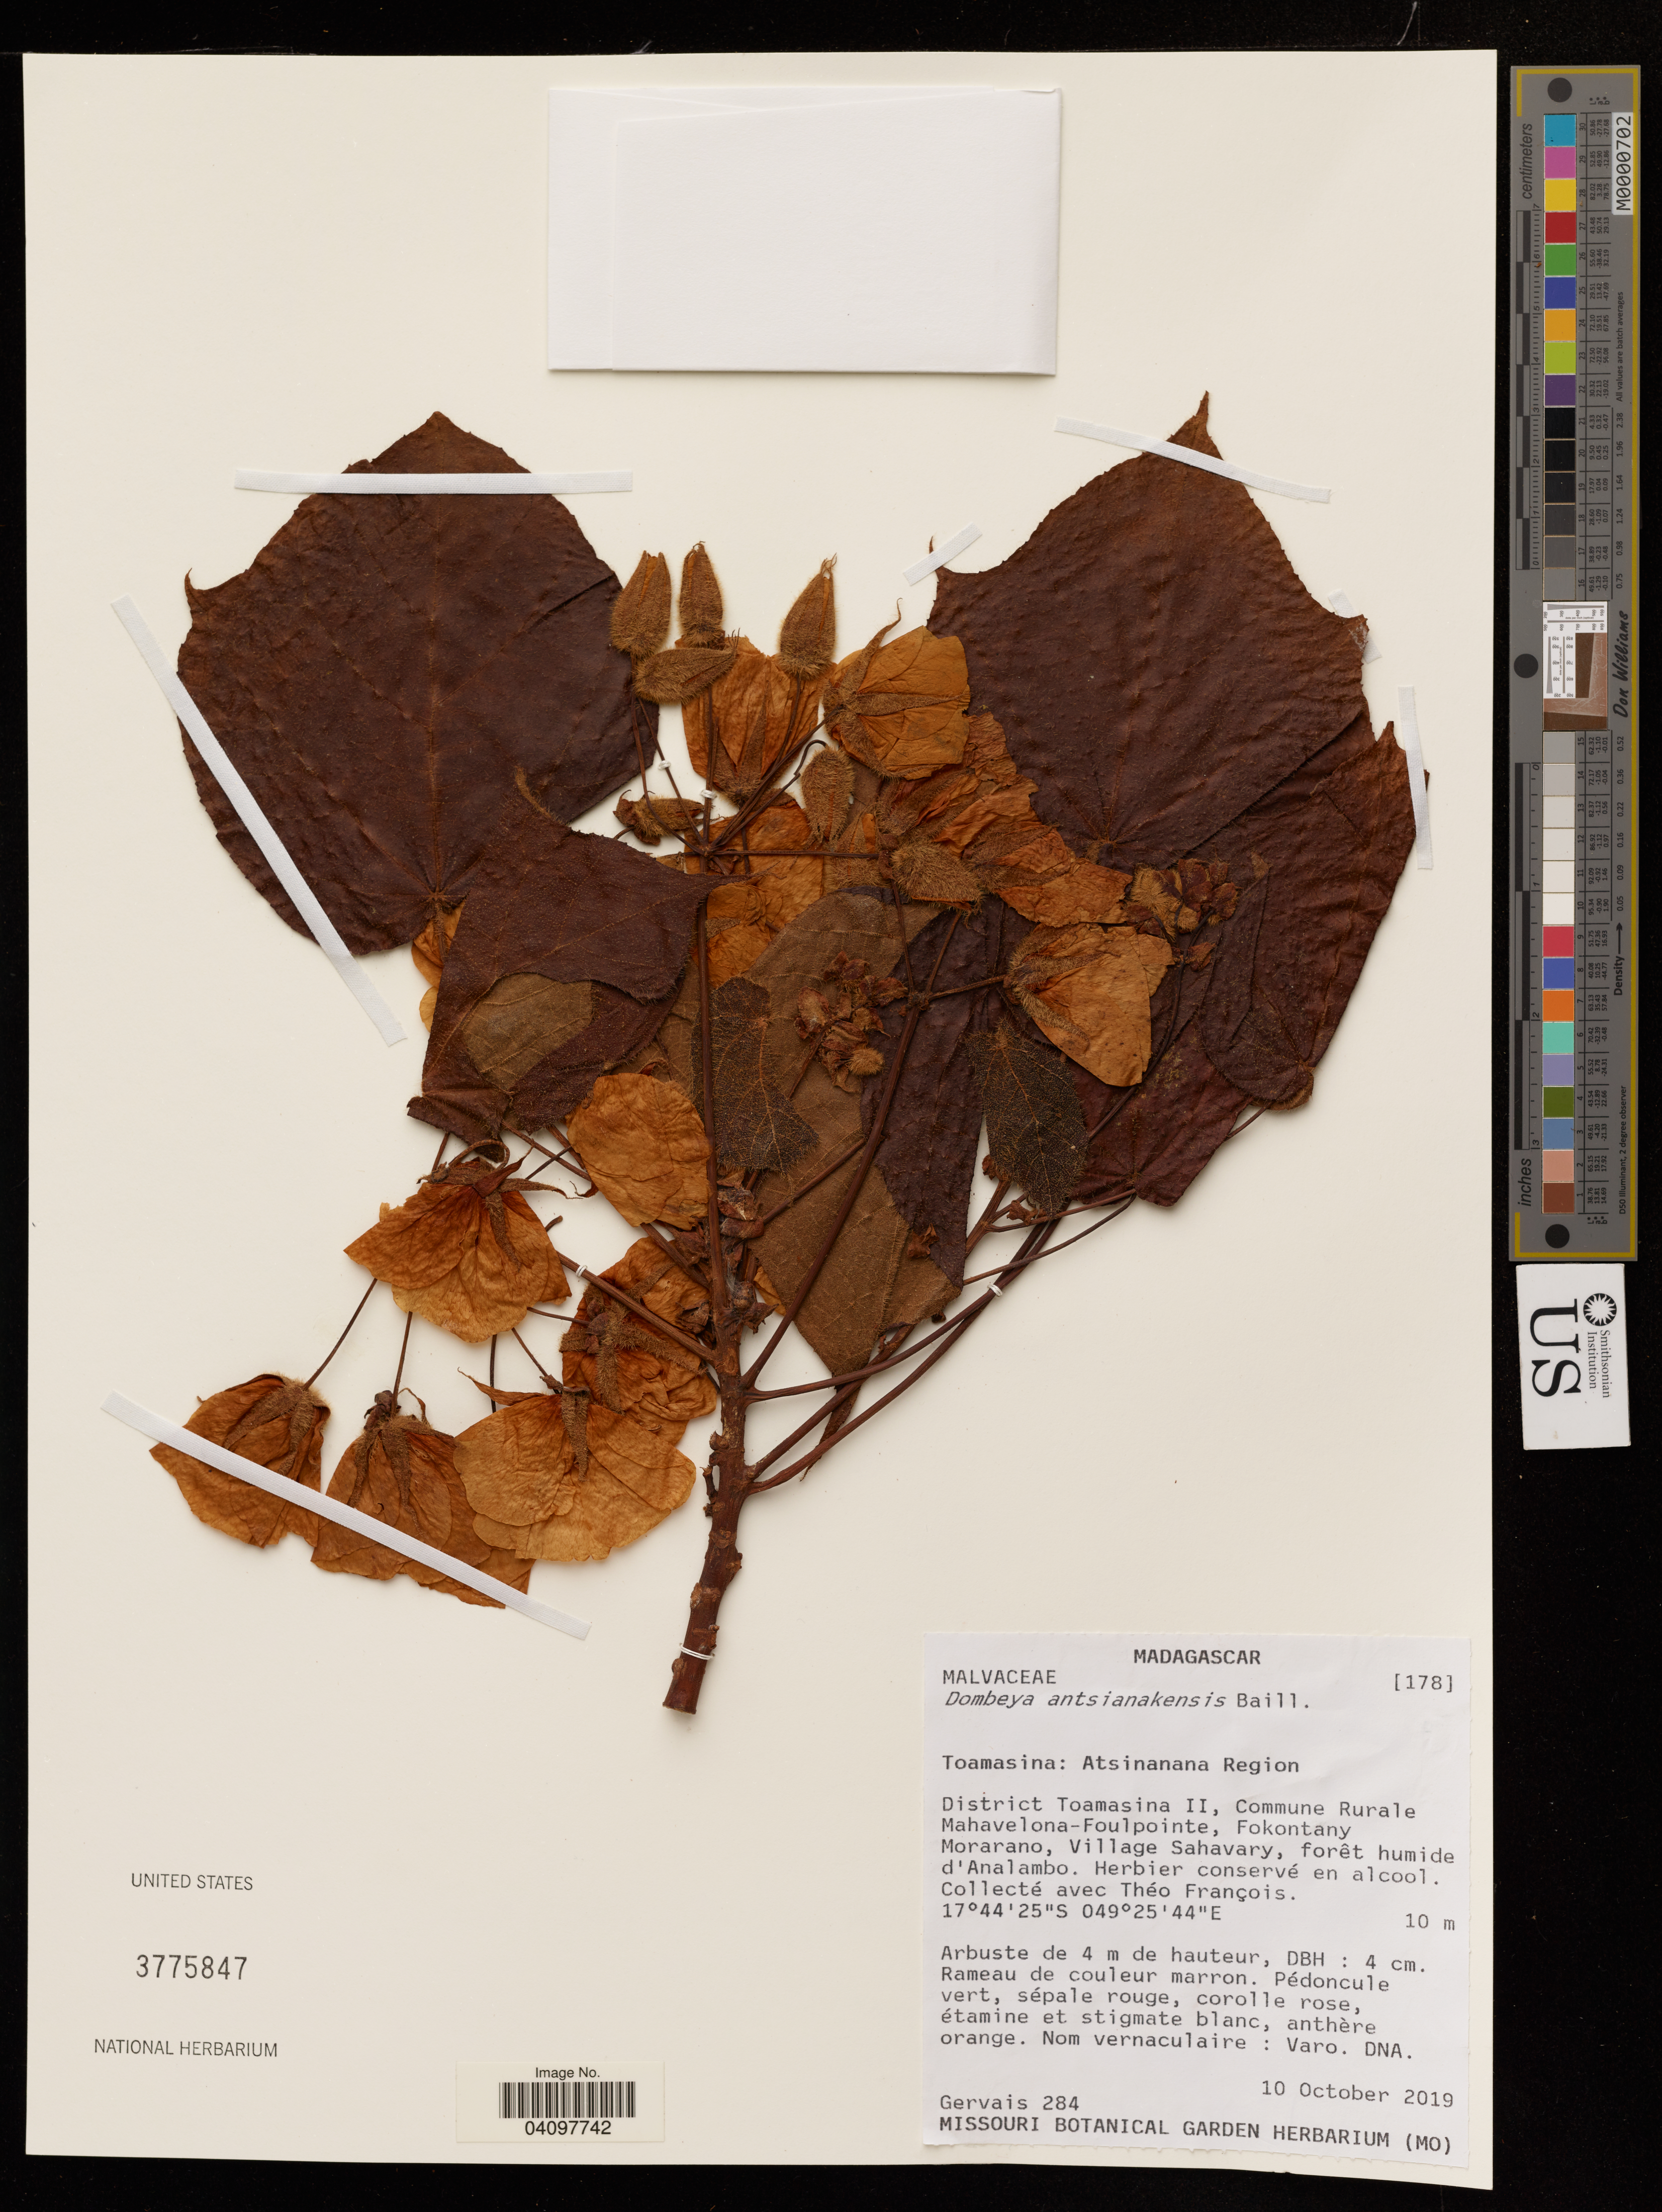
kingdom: Plantae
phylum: Tracheophyta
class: Magnoliopsida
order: Malvales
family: Malvaceae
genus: Dombeya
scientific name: Dombeya coria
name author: Baill.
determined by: Dorr, Laurence J., Curator (BOT), Smithsonian Institution - National Museum of Natural History (UNITED STATES)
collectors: Gervais, --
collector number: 284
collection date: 2019-10-10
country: Madagascar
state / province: Toamasina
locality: Atsinanana Region. District Toamasina II, Commune Rurale Mahavelona-Foulpointe, Fokontany Morarano, Village Sahavary, forêt humide d'Analambo.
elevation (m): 10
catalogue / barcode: US 3775847